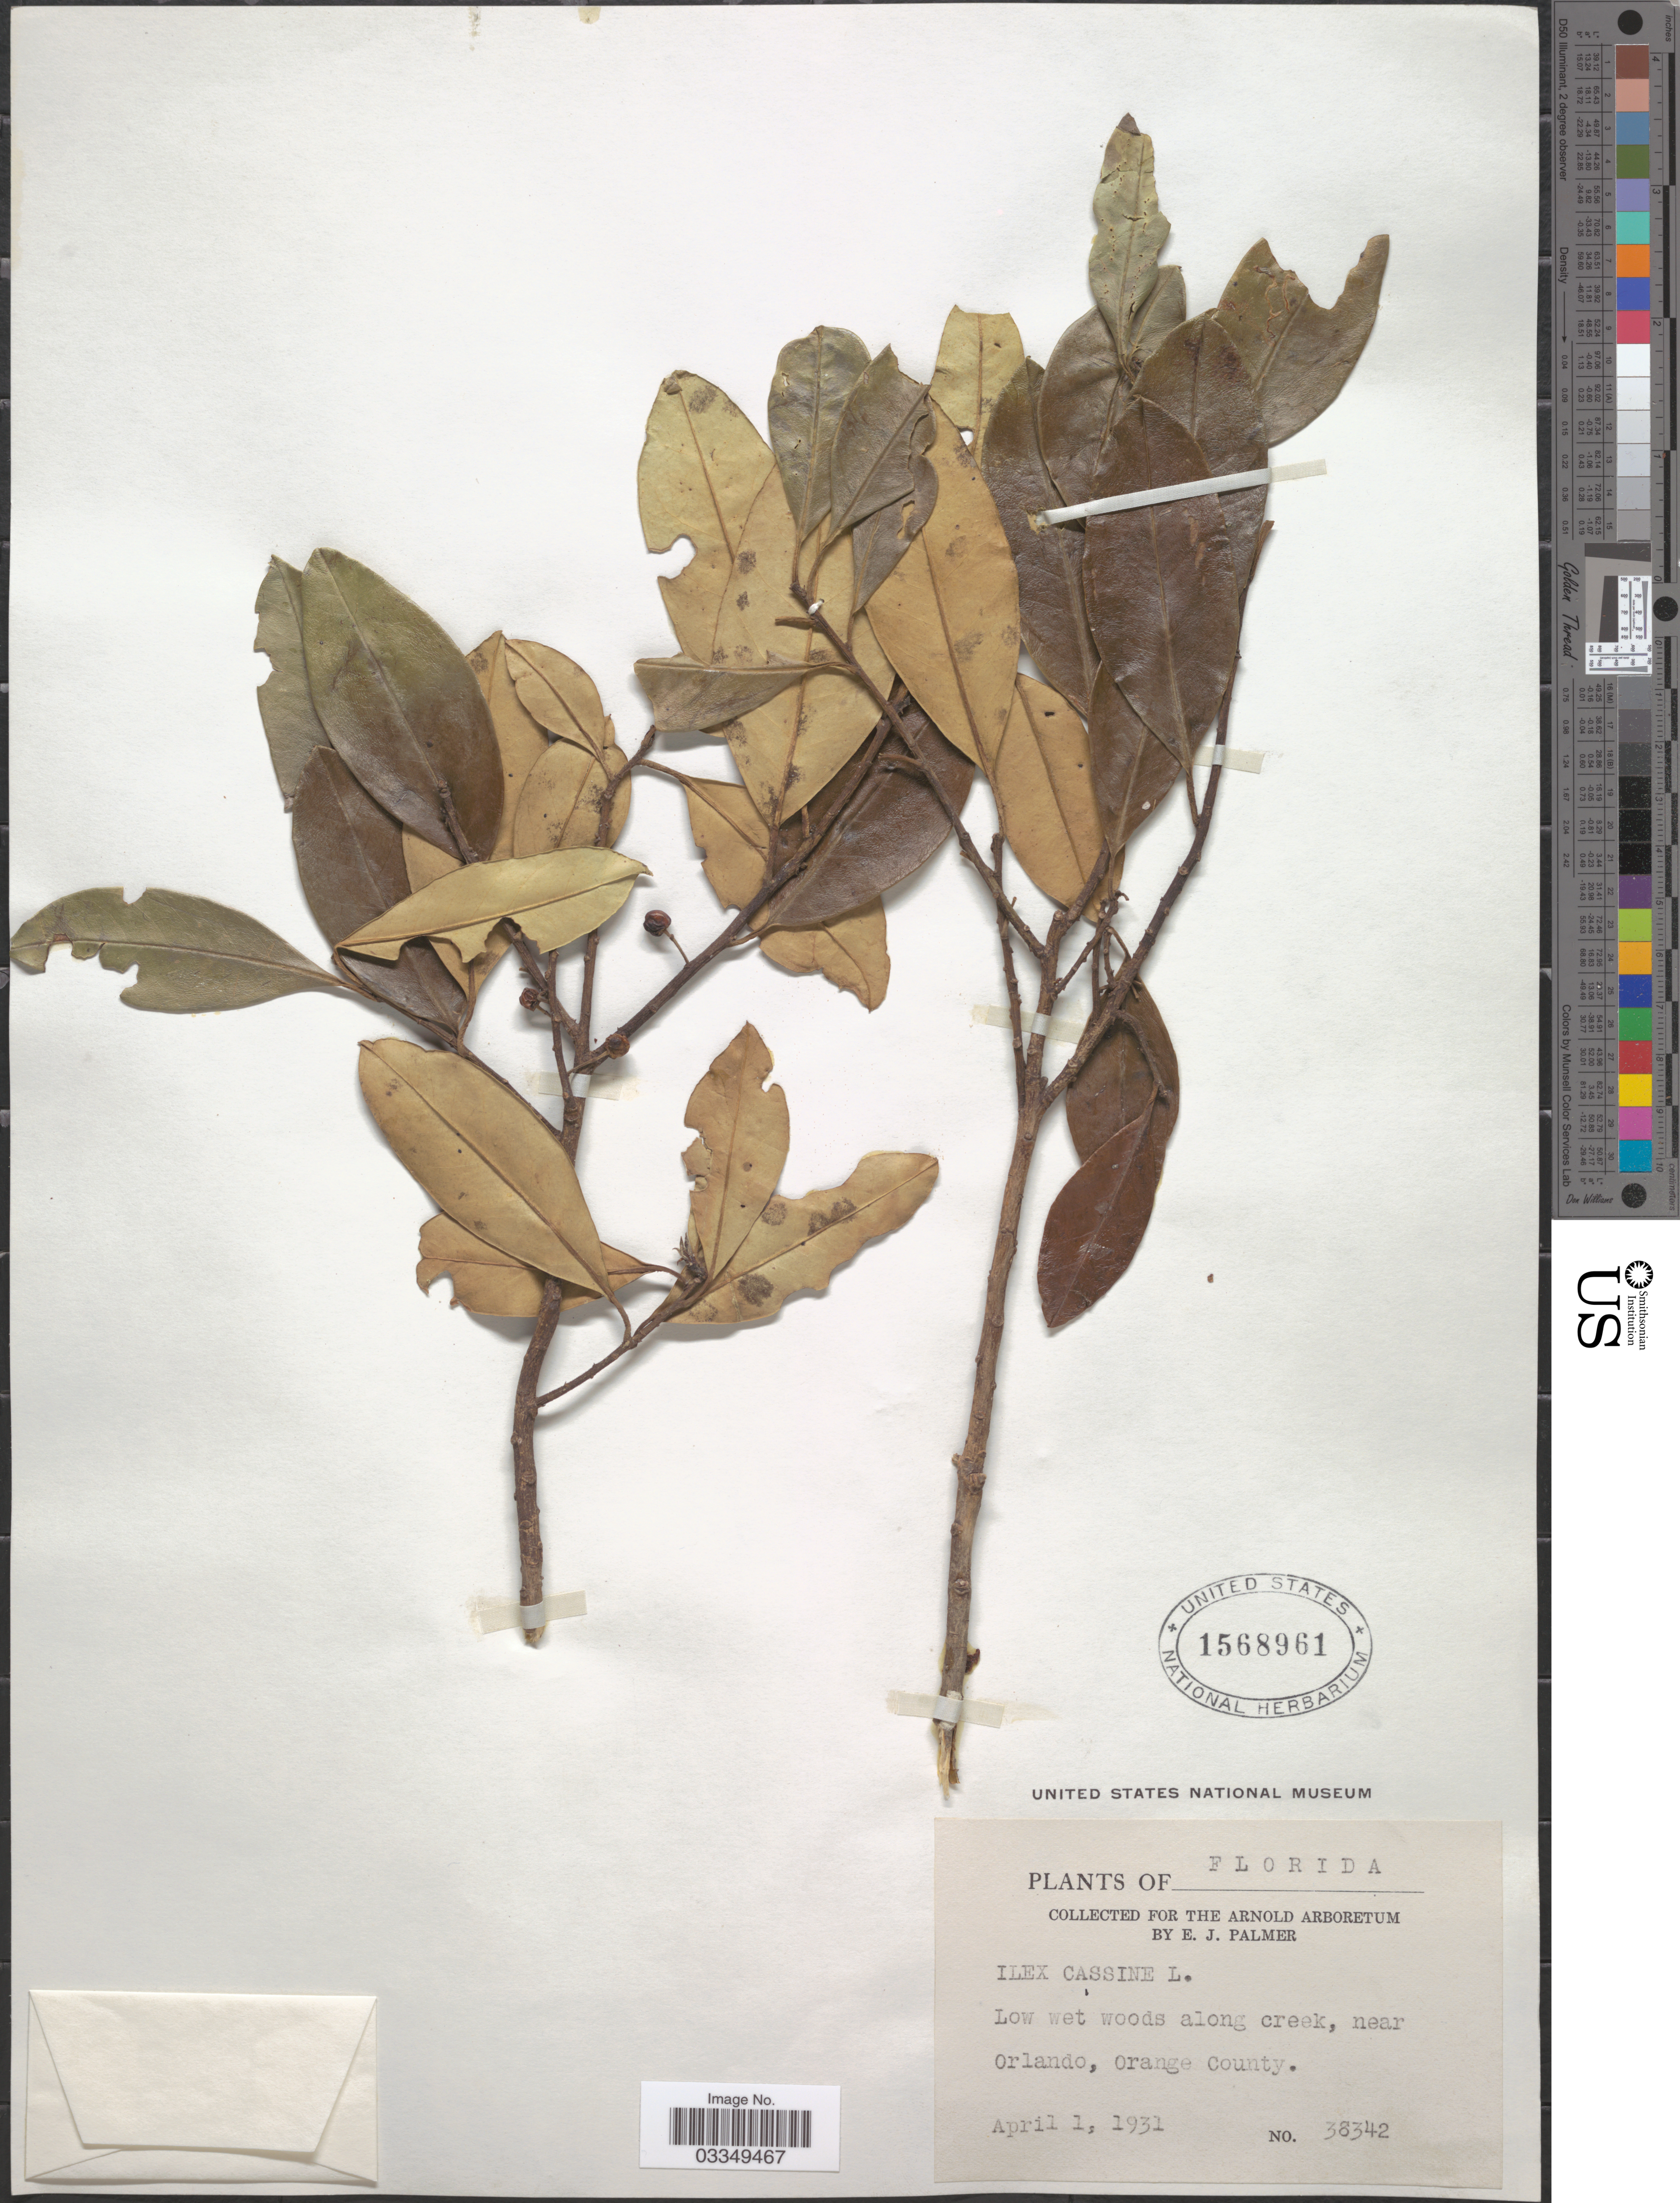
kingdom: Plantae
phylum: Tracheophyta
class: Magnoliopsida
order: Aquifoliales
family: Aquifoliaceae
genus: Ilex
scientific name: Ilex cassine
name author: L.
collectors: E. J. Palmer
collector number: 38342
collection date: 1931-04-01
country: United States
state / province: Florida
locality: Low wet woods along creek, near Orlando, Orange County.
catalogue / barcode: US 1568961